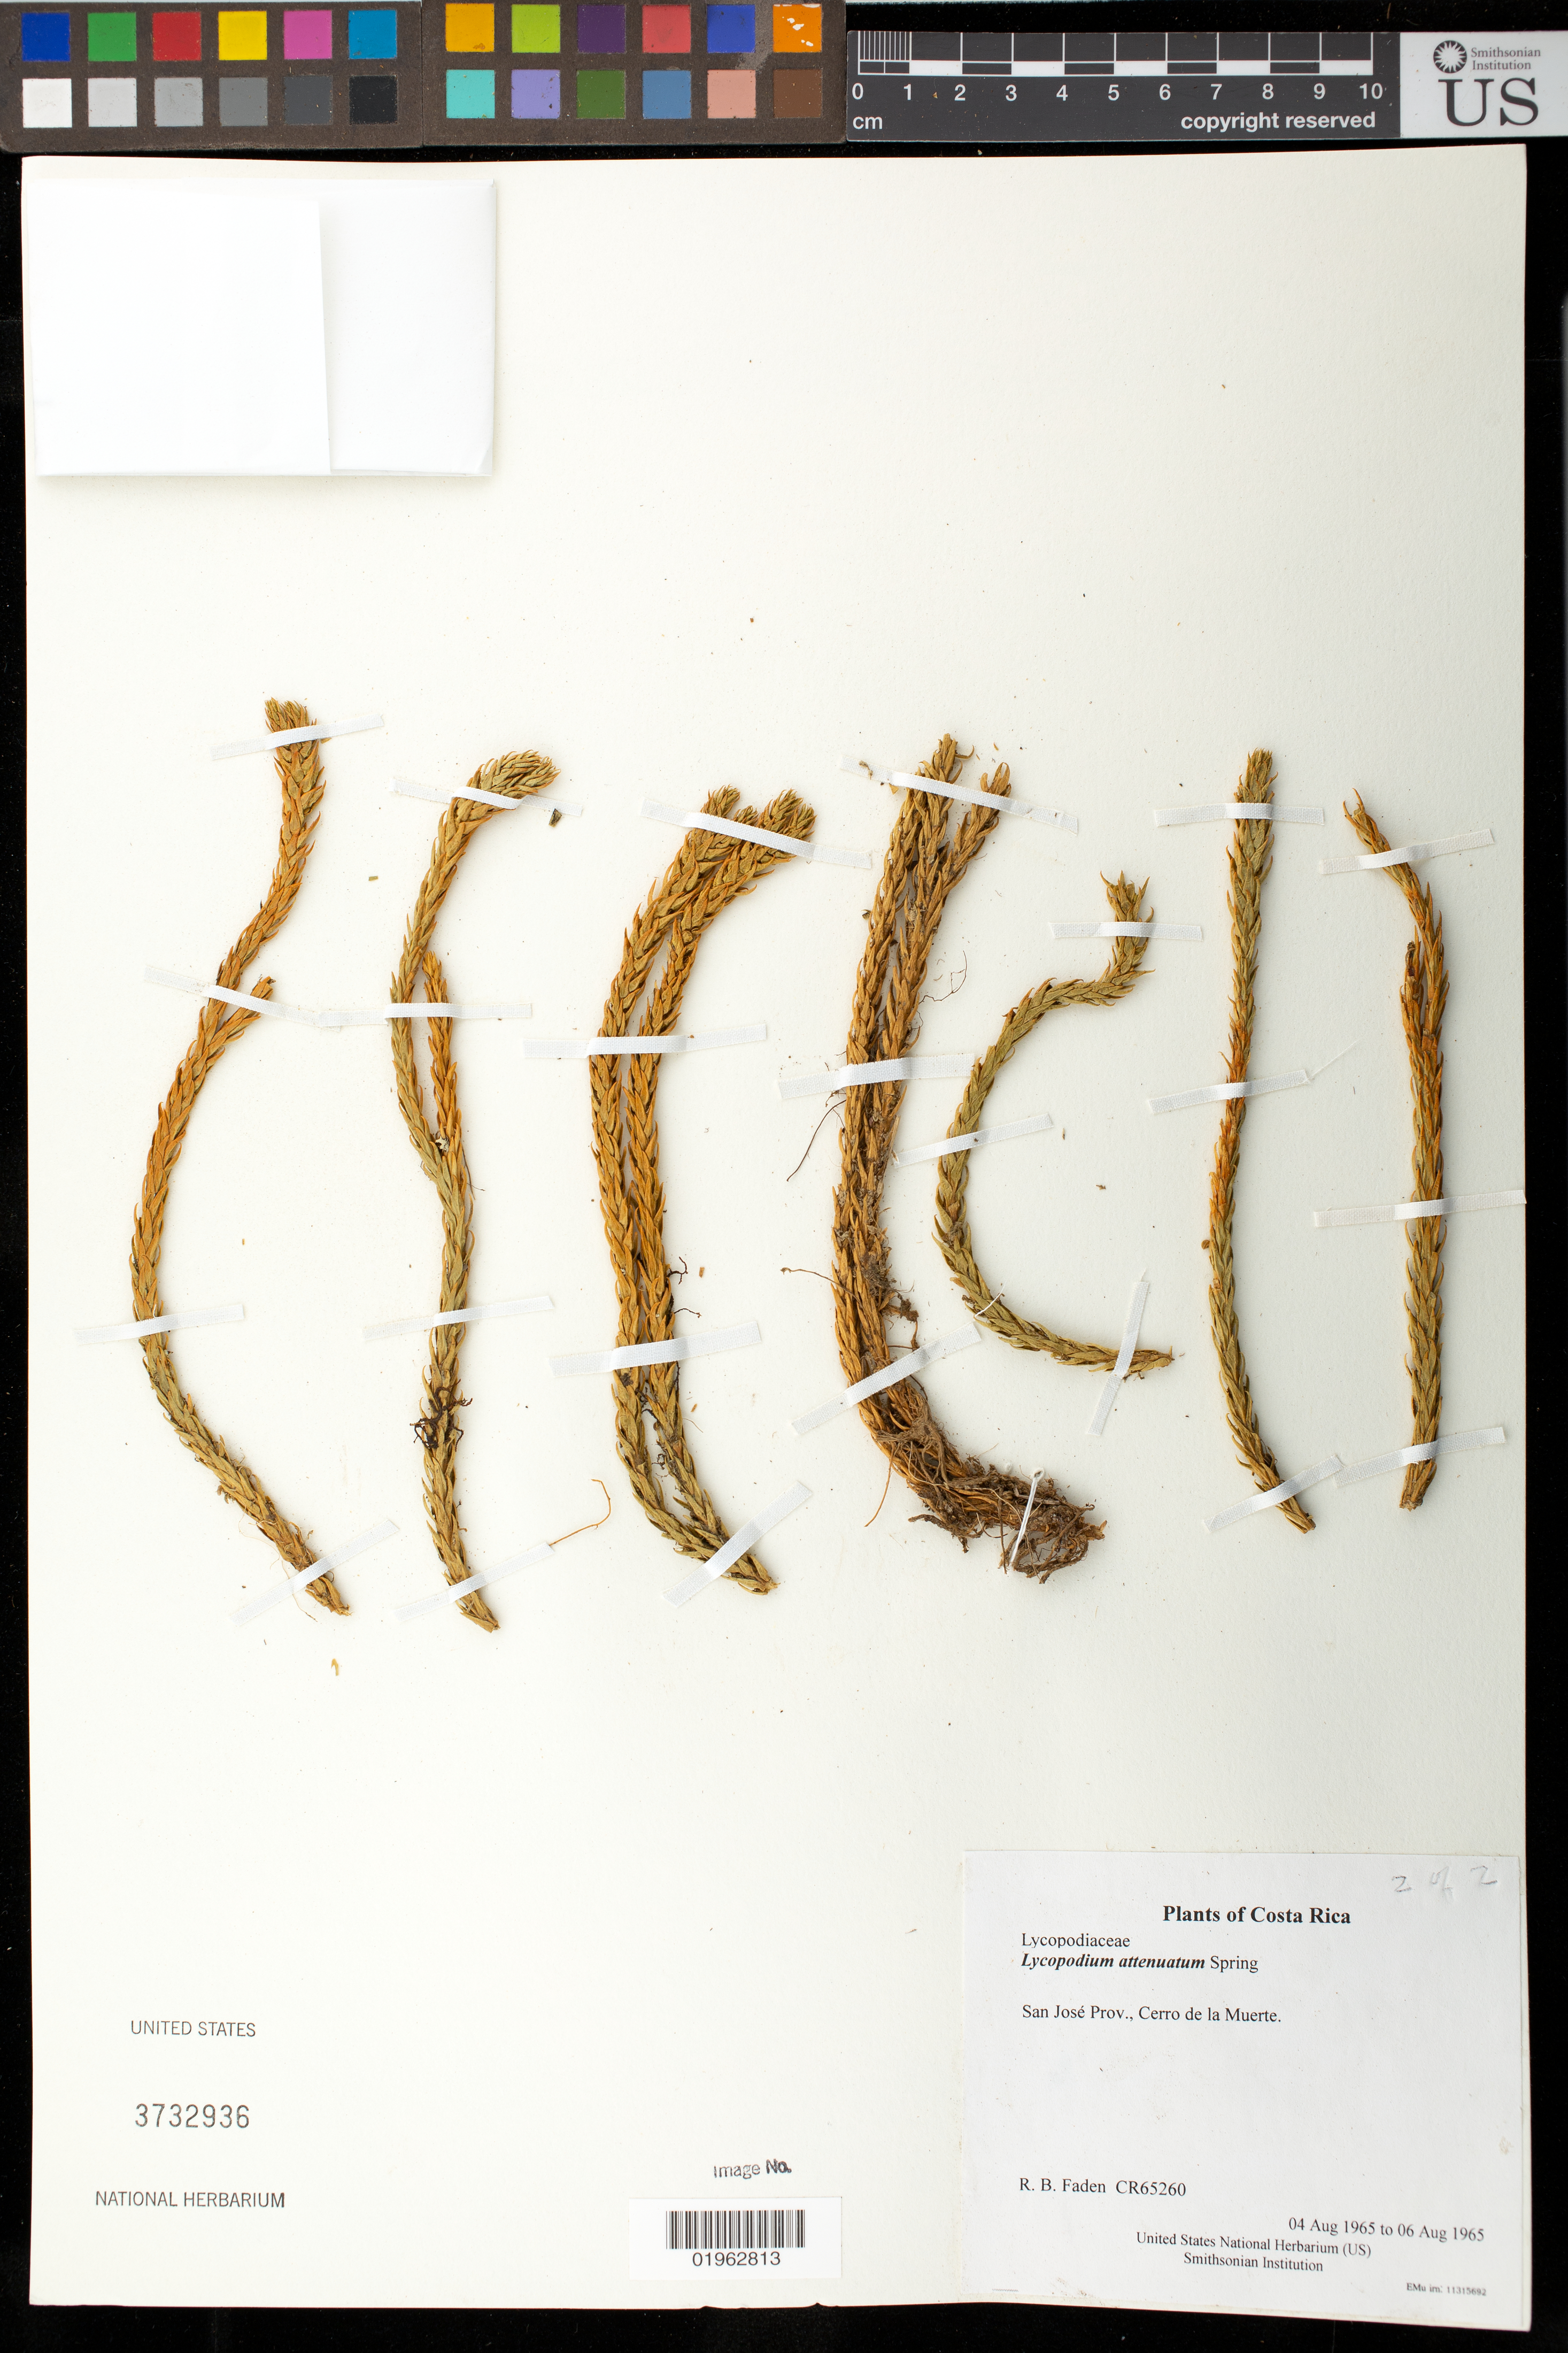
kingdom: Plantae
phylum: Tracheophyta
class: Lycopodiopsida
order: Lycopodiales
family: Lycopodiaceae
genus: Phlegmariurus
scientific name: Phlegmariurus attenuatus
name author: (Spring) B. Øllg.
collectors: R. B. Faden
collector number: CR65260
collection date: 1965-08-04/1965-08-06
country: Costa Rica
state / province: San José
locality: Cerro de la Muerte.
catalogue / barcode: US 3732936